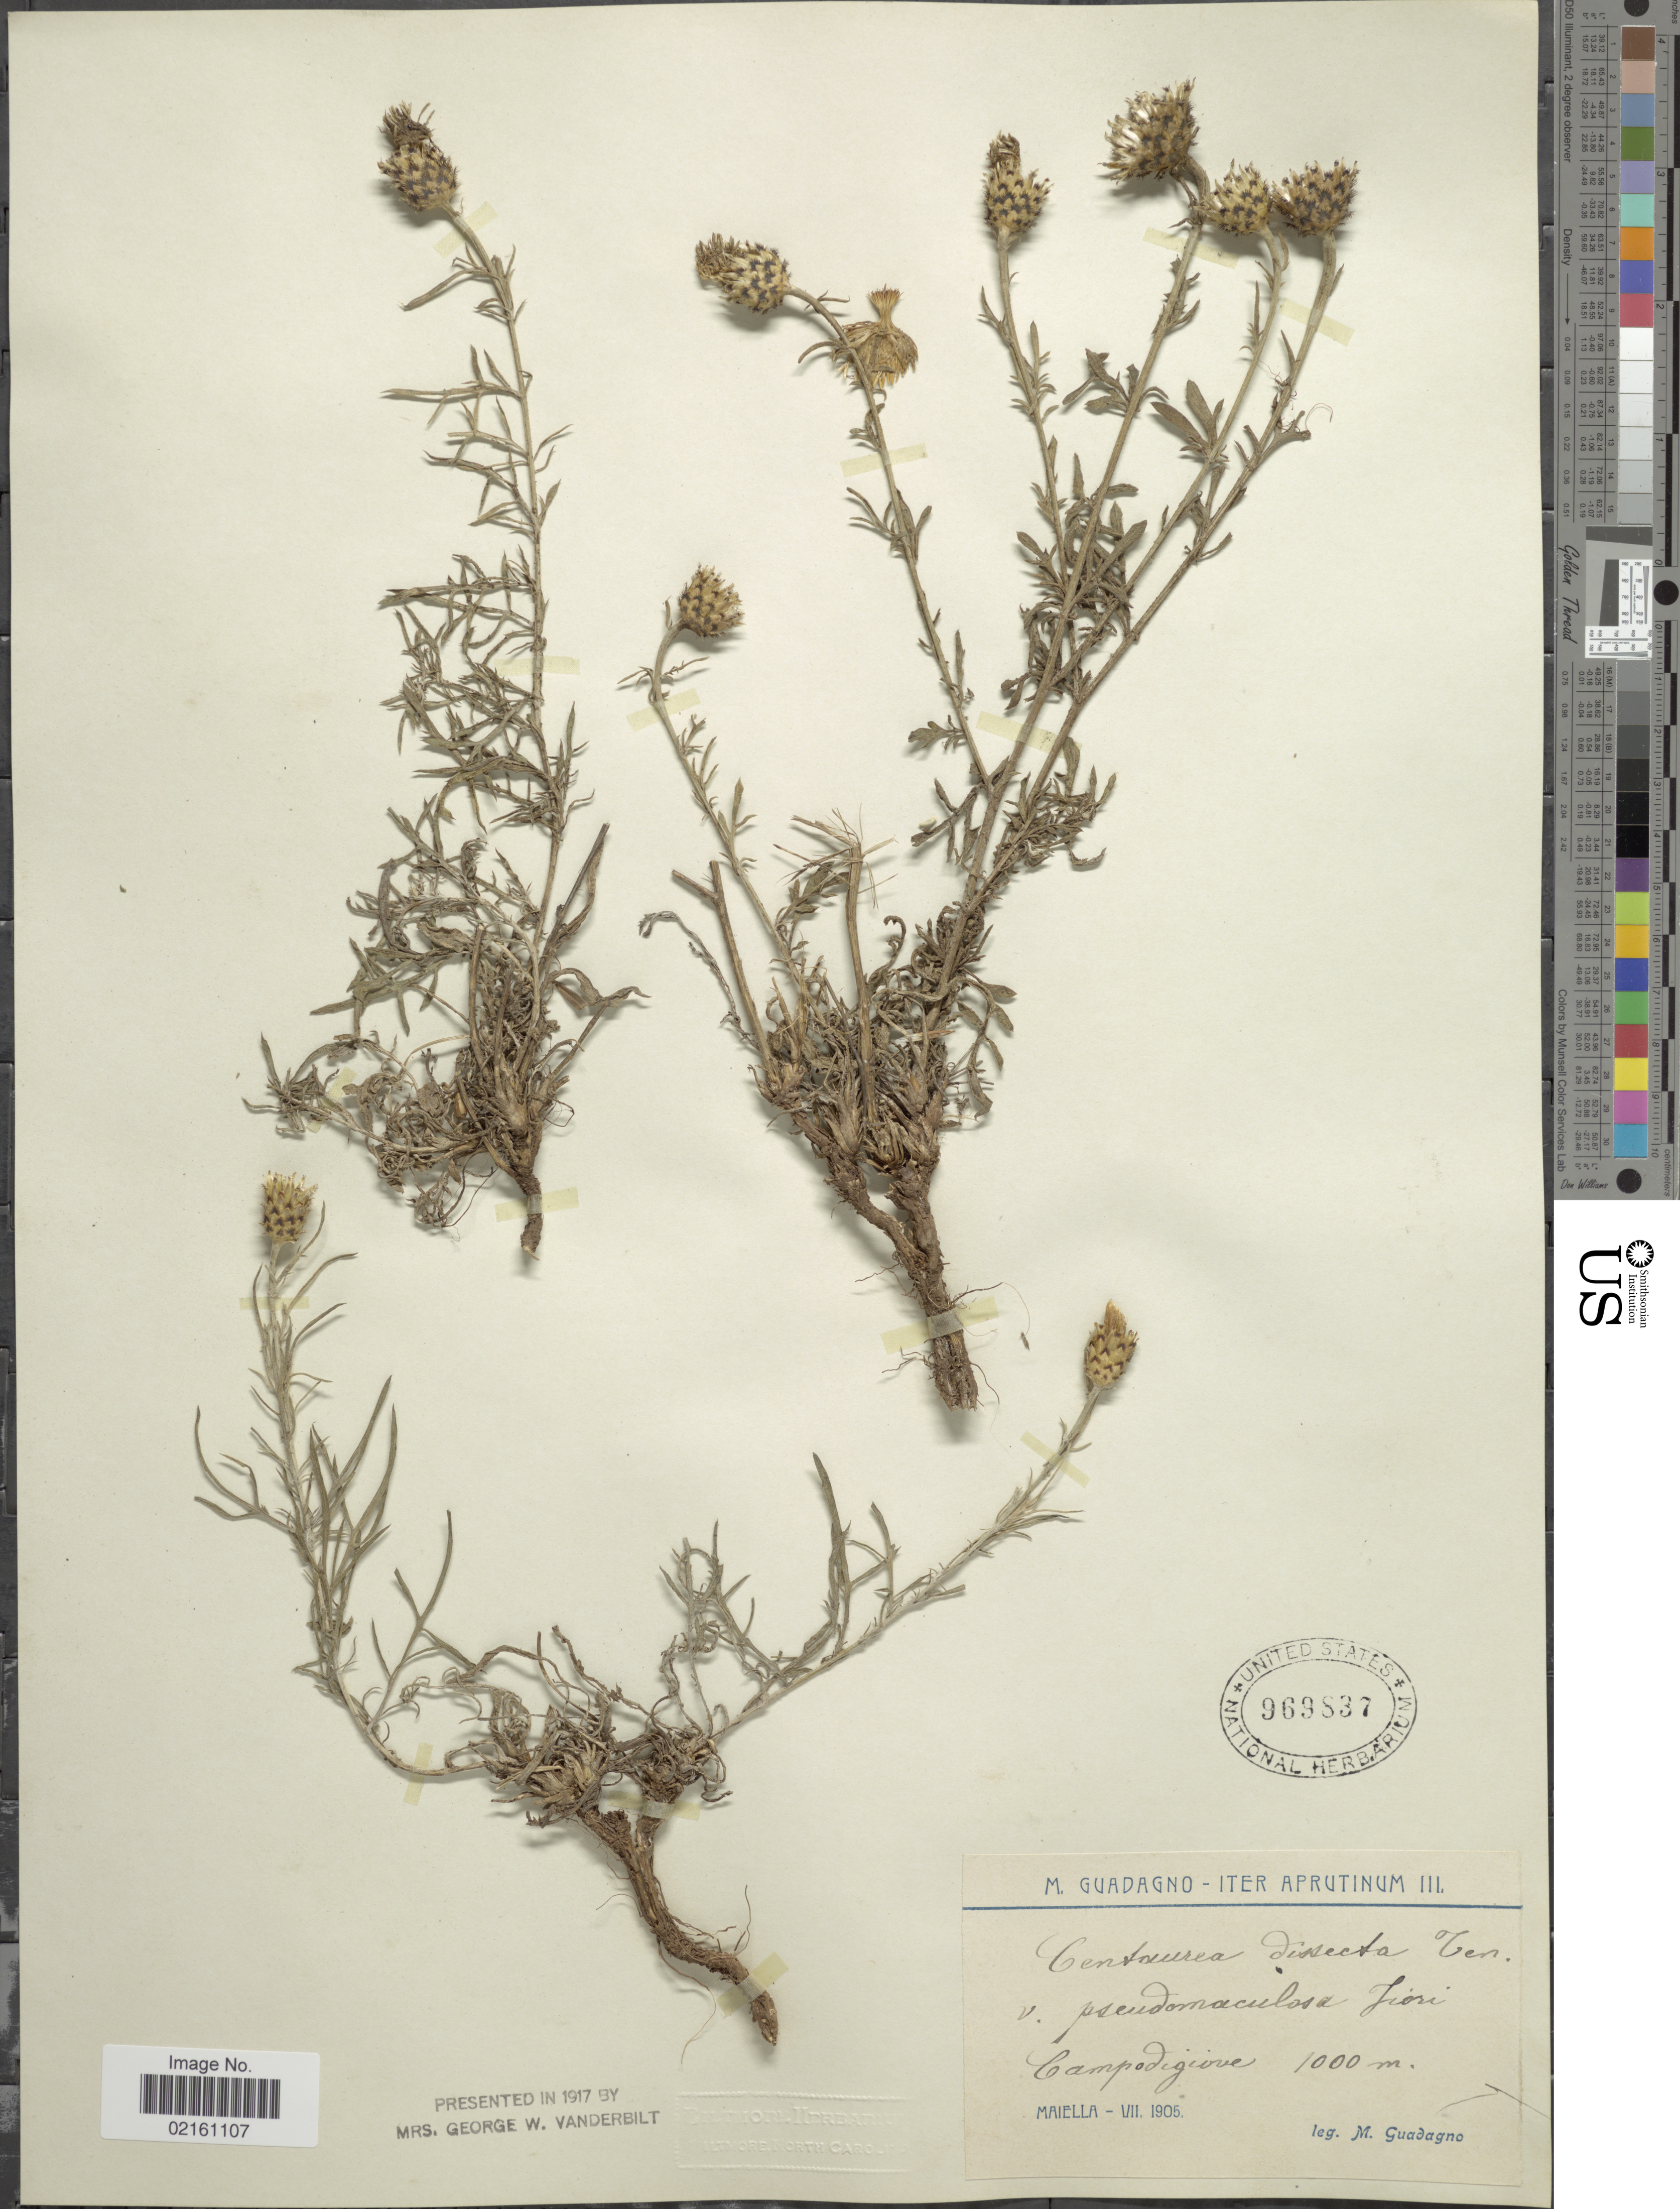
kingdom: Plantae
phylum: Tracheophyta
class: Magnoliopsida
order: Asterales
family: Asteraceae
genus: Centaurea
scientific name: Centaurea tenorei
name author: Guss. ex Lacaita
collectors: M. Guadagno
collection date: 1905-07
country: Italy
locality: Campodigiove, Maiella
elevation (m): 1000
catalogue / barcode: US 969837